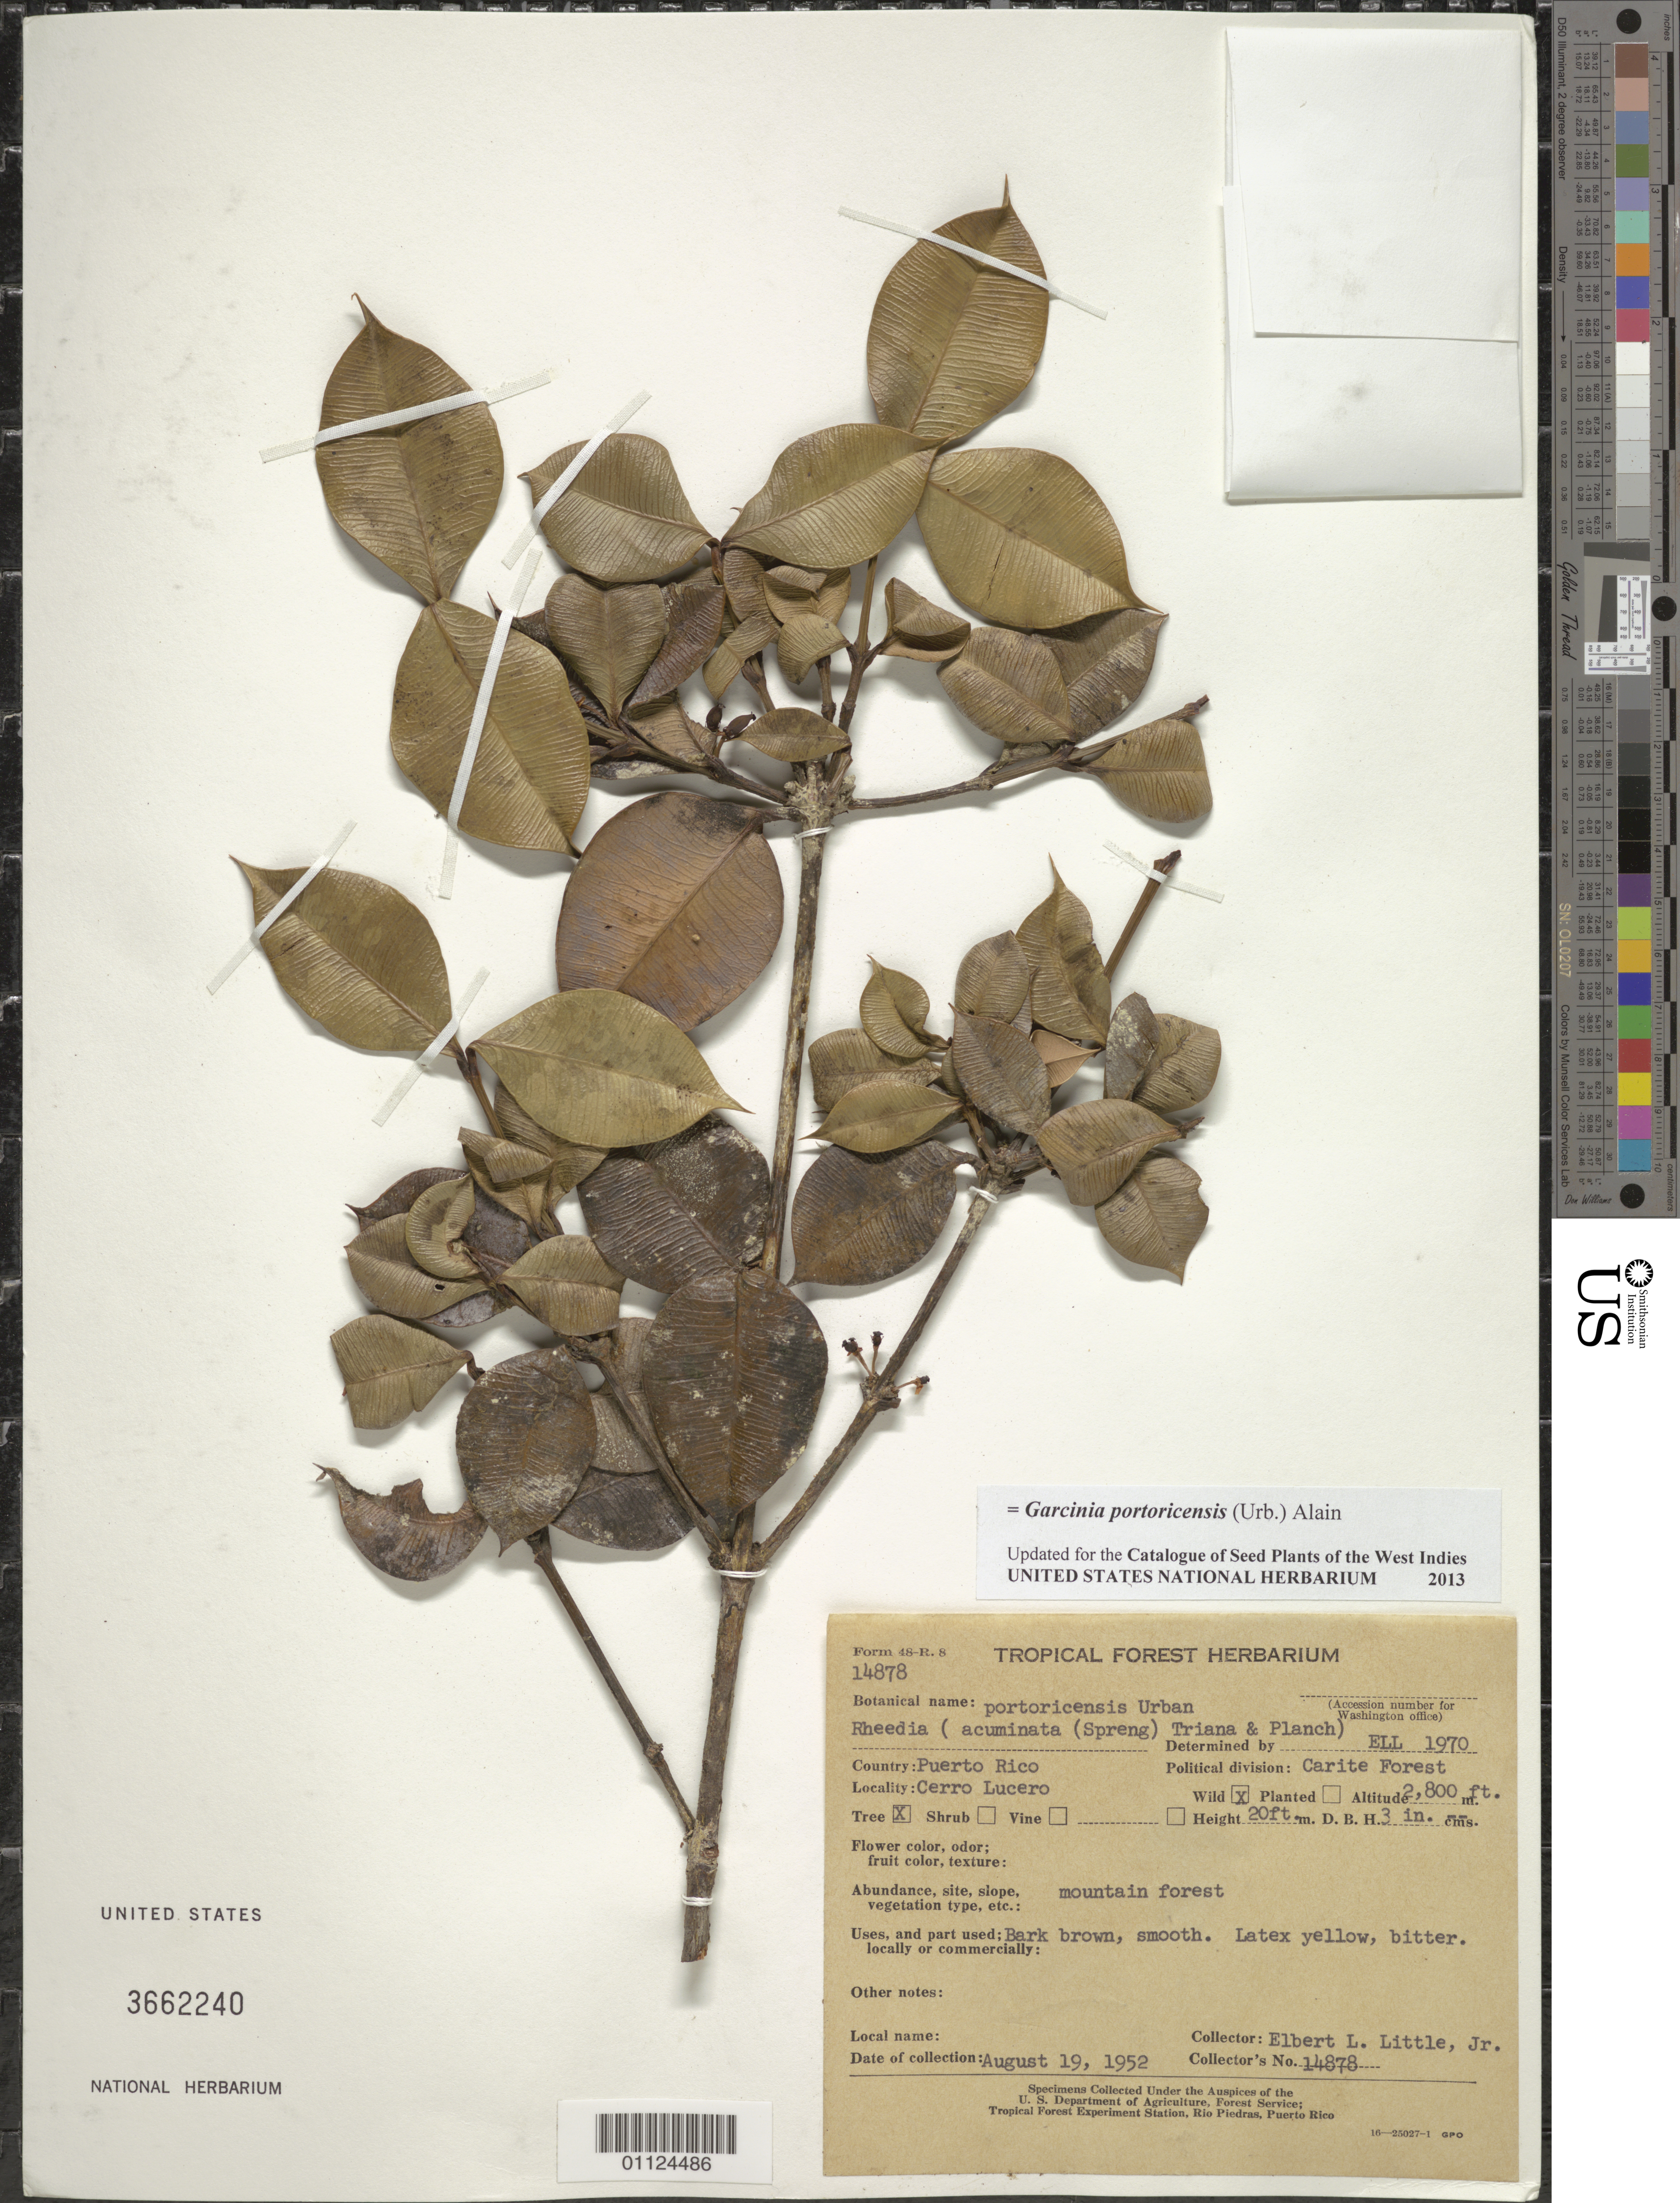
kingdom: Plantae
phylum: Tracheophyta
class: Magnoliopsida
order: Malpighiales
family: Clusiaceae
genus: Garcinia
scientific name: Garcinia portoricensis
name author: (Urb.) Alain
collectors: E. L. Little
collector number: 14878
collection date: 1952-08-19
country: Puerto Rico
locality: Carite Forest, Cerro Lucero.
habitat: Mountain forest.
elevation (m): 853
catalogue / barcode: US 3662240